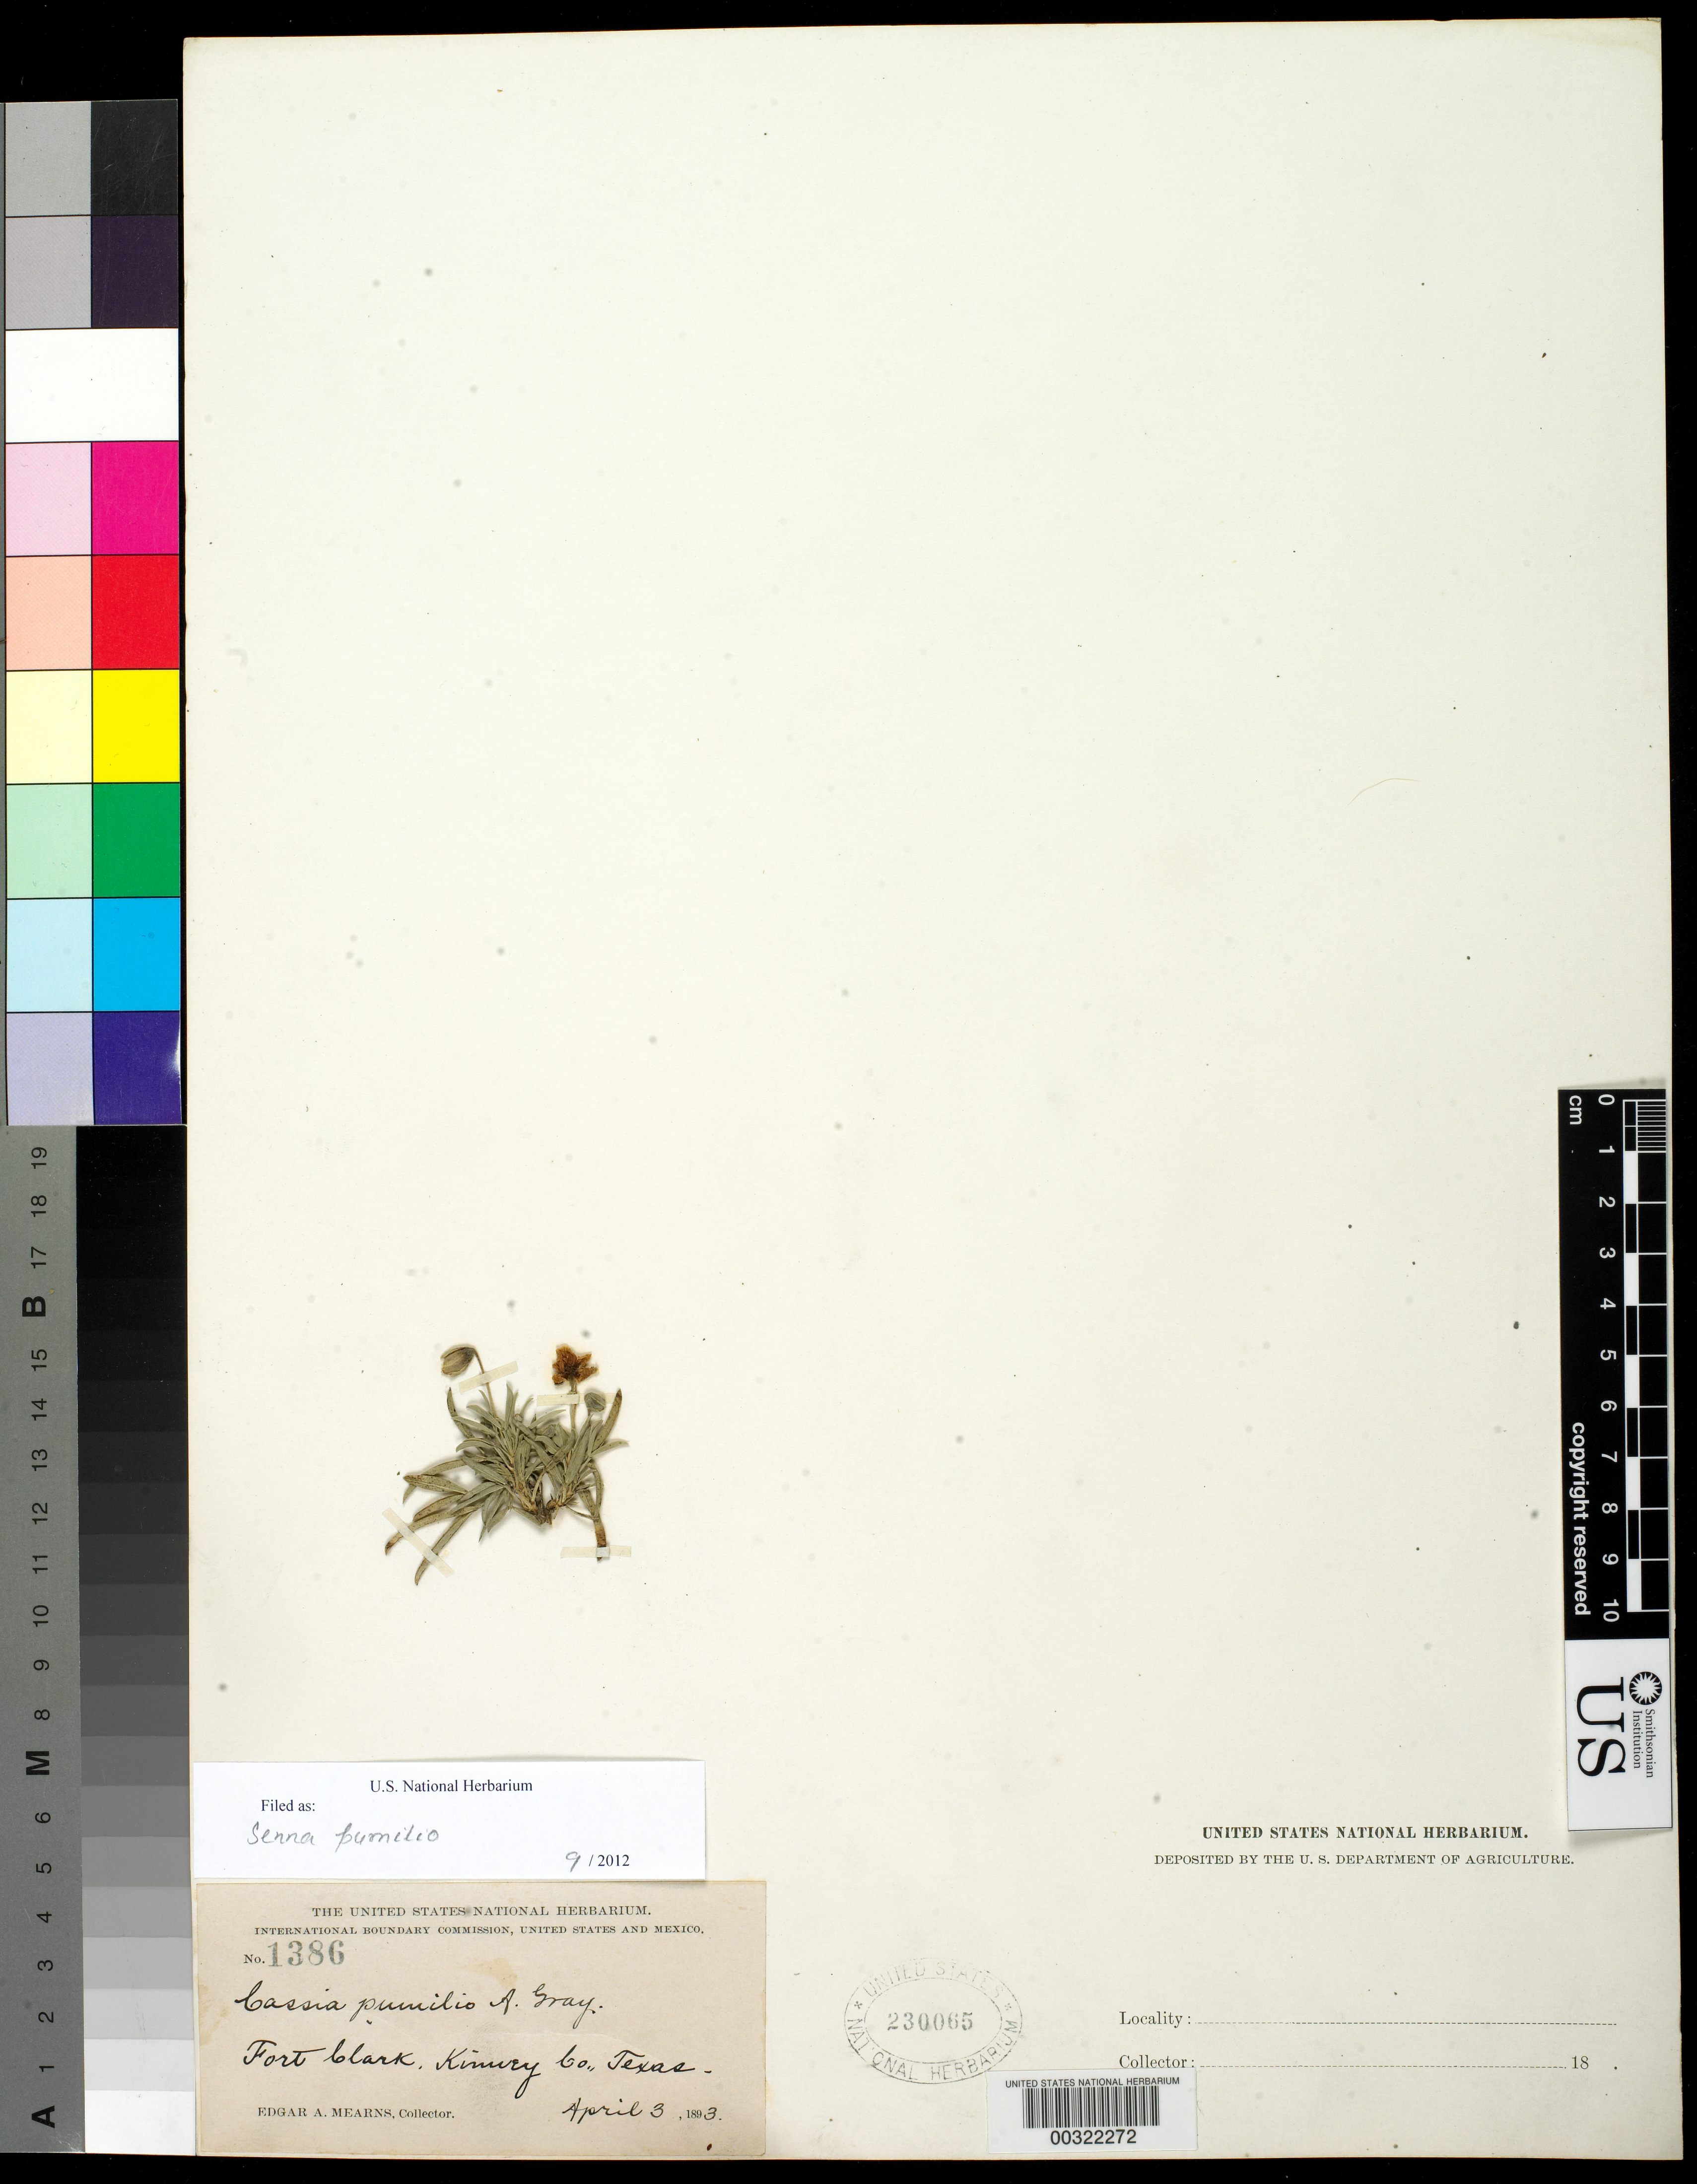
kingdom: Plantae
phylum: Tracheophyta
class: Magnoliopsida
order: Fabales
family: Fabaceae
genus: Senna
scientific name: Senna pumilio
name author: (A. Gray) H.S. Irwin & Barneby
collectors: E. A. Mearns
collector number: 1386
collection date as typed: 03 Apr 1893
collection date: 1893-04-03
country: United States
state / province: Texas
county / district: Kinney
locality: Fort clark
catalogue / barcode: US 230065